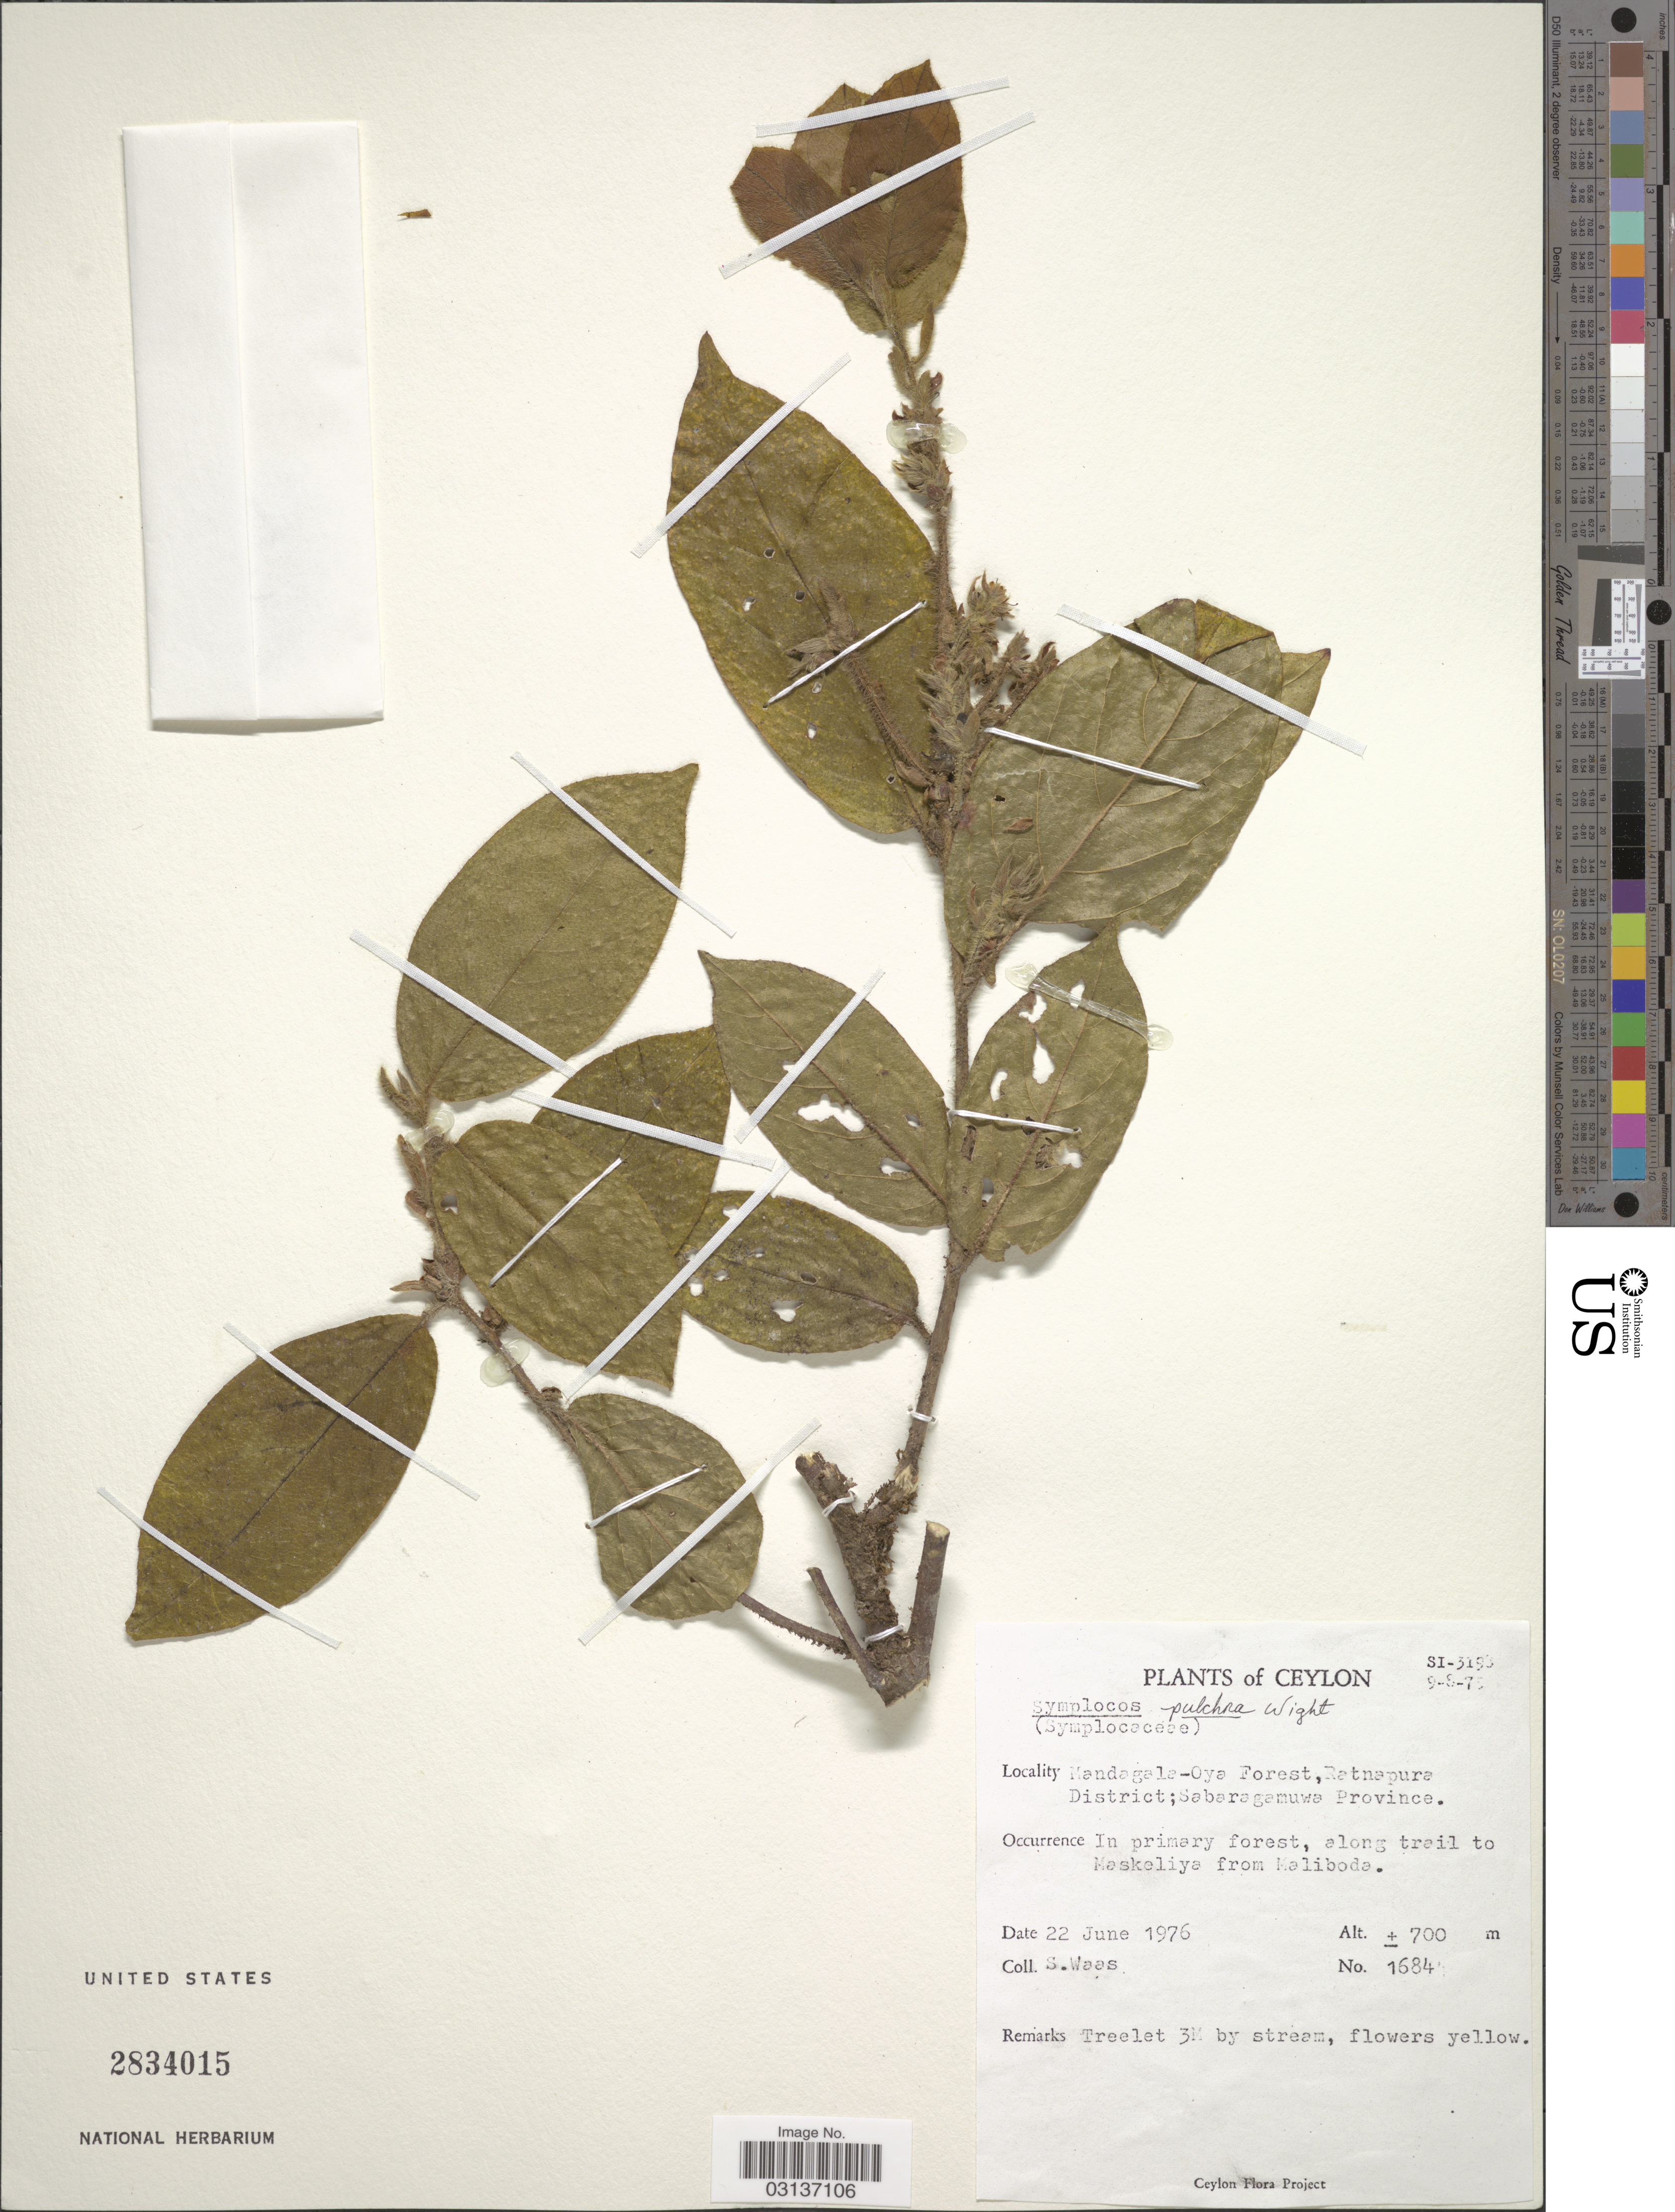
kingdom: Plantae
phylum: Tracheophyta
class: Magnoliopsida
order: Ericales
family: Symplocaceae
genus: Symplocos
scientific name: Symplocos pulchra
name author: Wight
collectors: S. Waas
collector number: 1684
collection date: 1976-06-22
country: Sri Lanka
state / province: Sabaragamuwa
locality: Ceylon. Mandagala-Oya Forest, Ratnapura District. Along trail to Maskeliya from Maliboda.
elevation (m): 700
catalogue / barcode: US 2834015